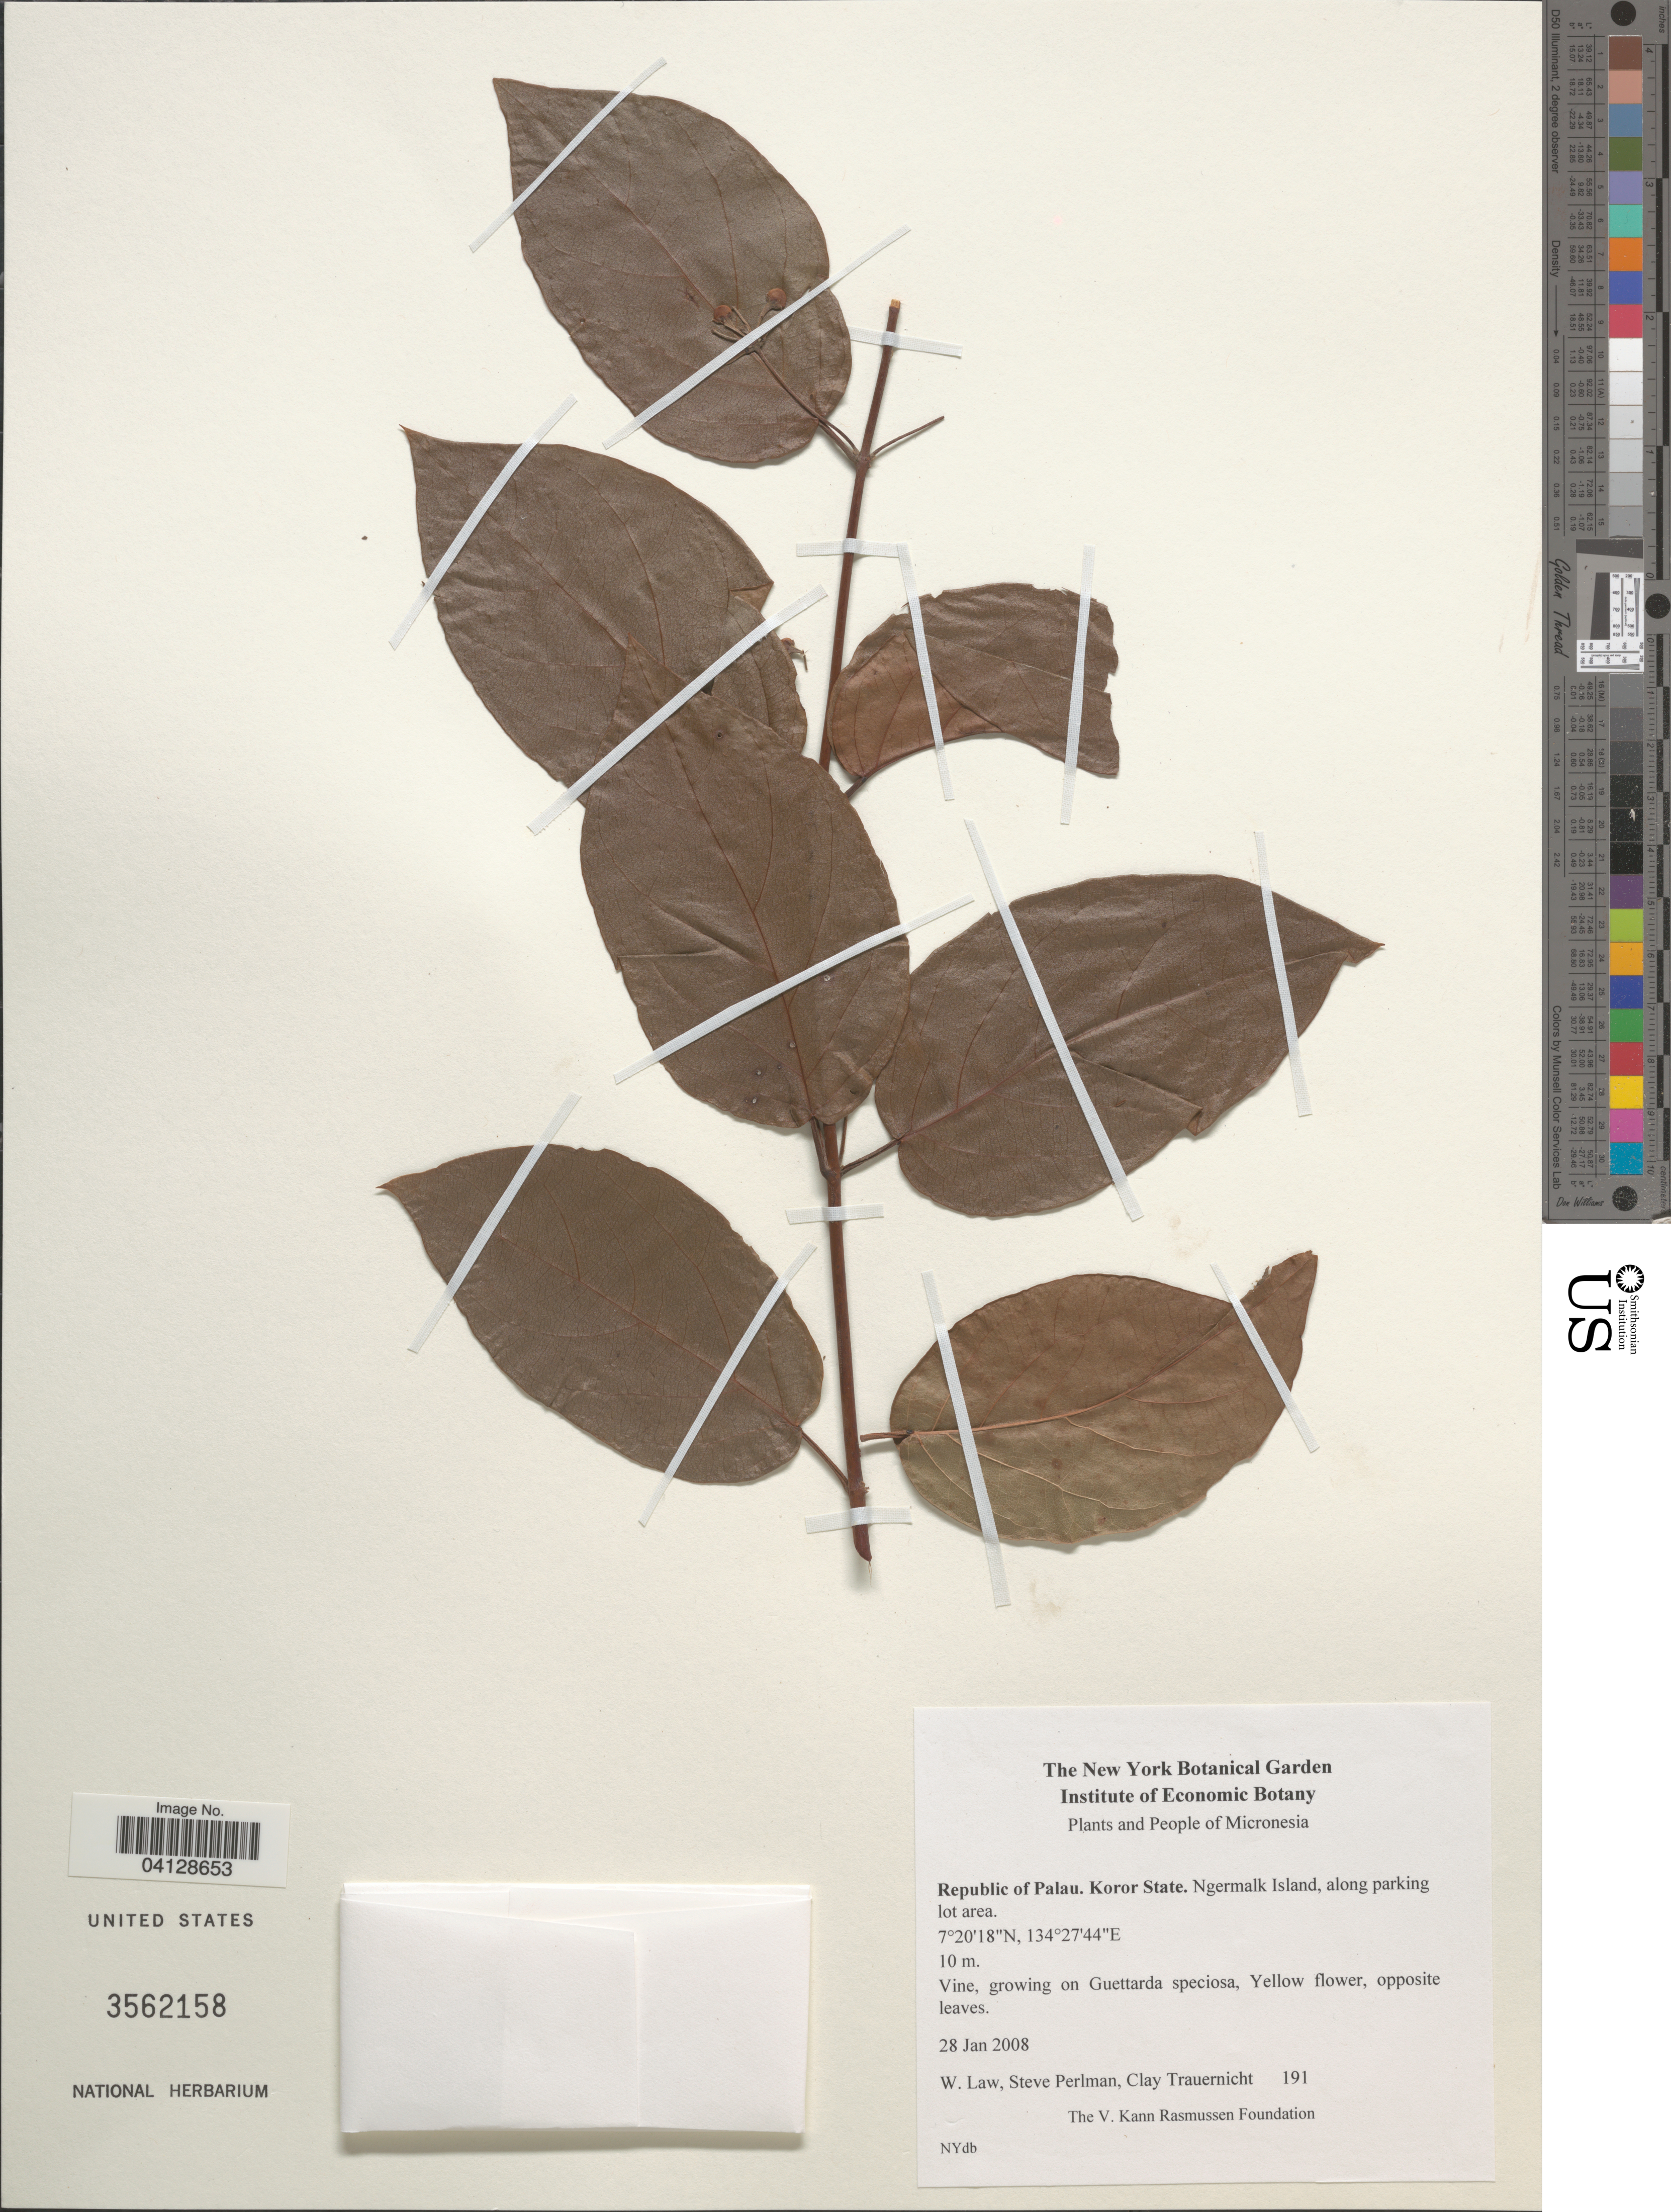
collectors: W. Law, S. Perlman & C. Trauernicht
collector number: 191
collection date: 2008-01-28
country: Palau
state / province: Koror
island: Ngermalk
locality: Micronesia. Republic of Palau. Koror State. Ngermalk Island, along parking lot area.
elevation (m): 10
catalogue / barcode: US 3562158